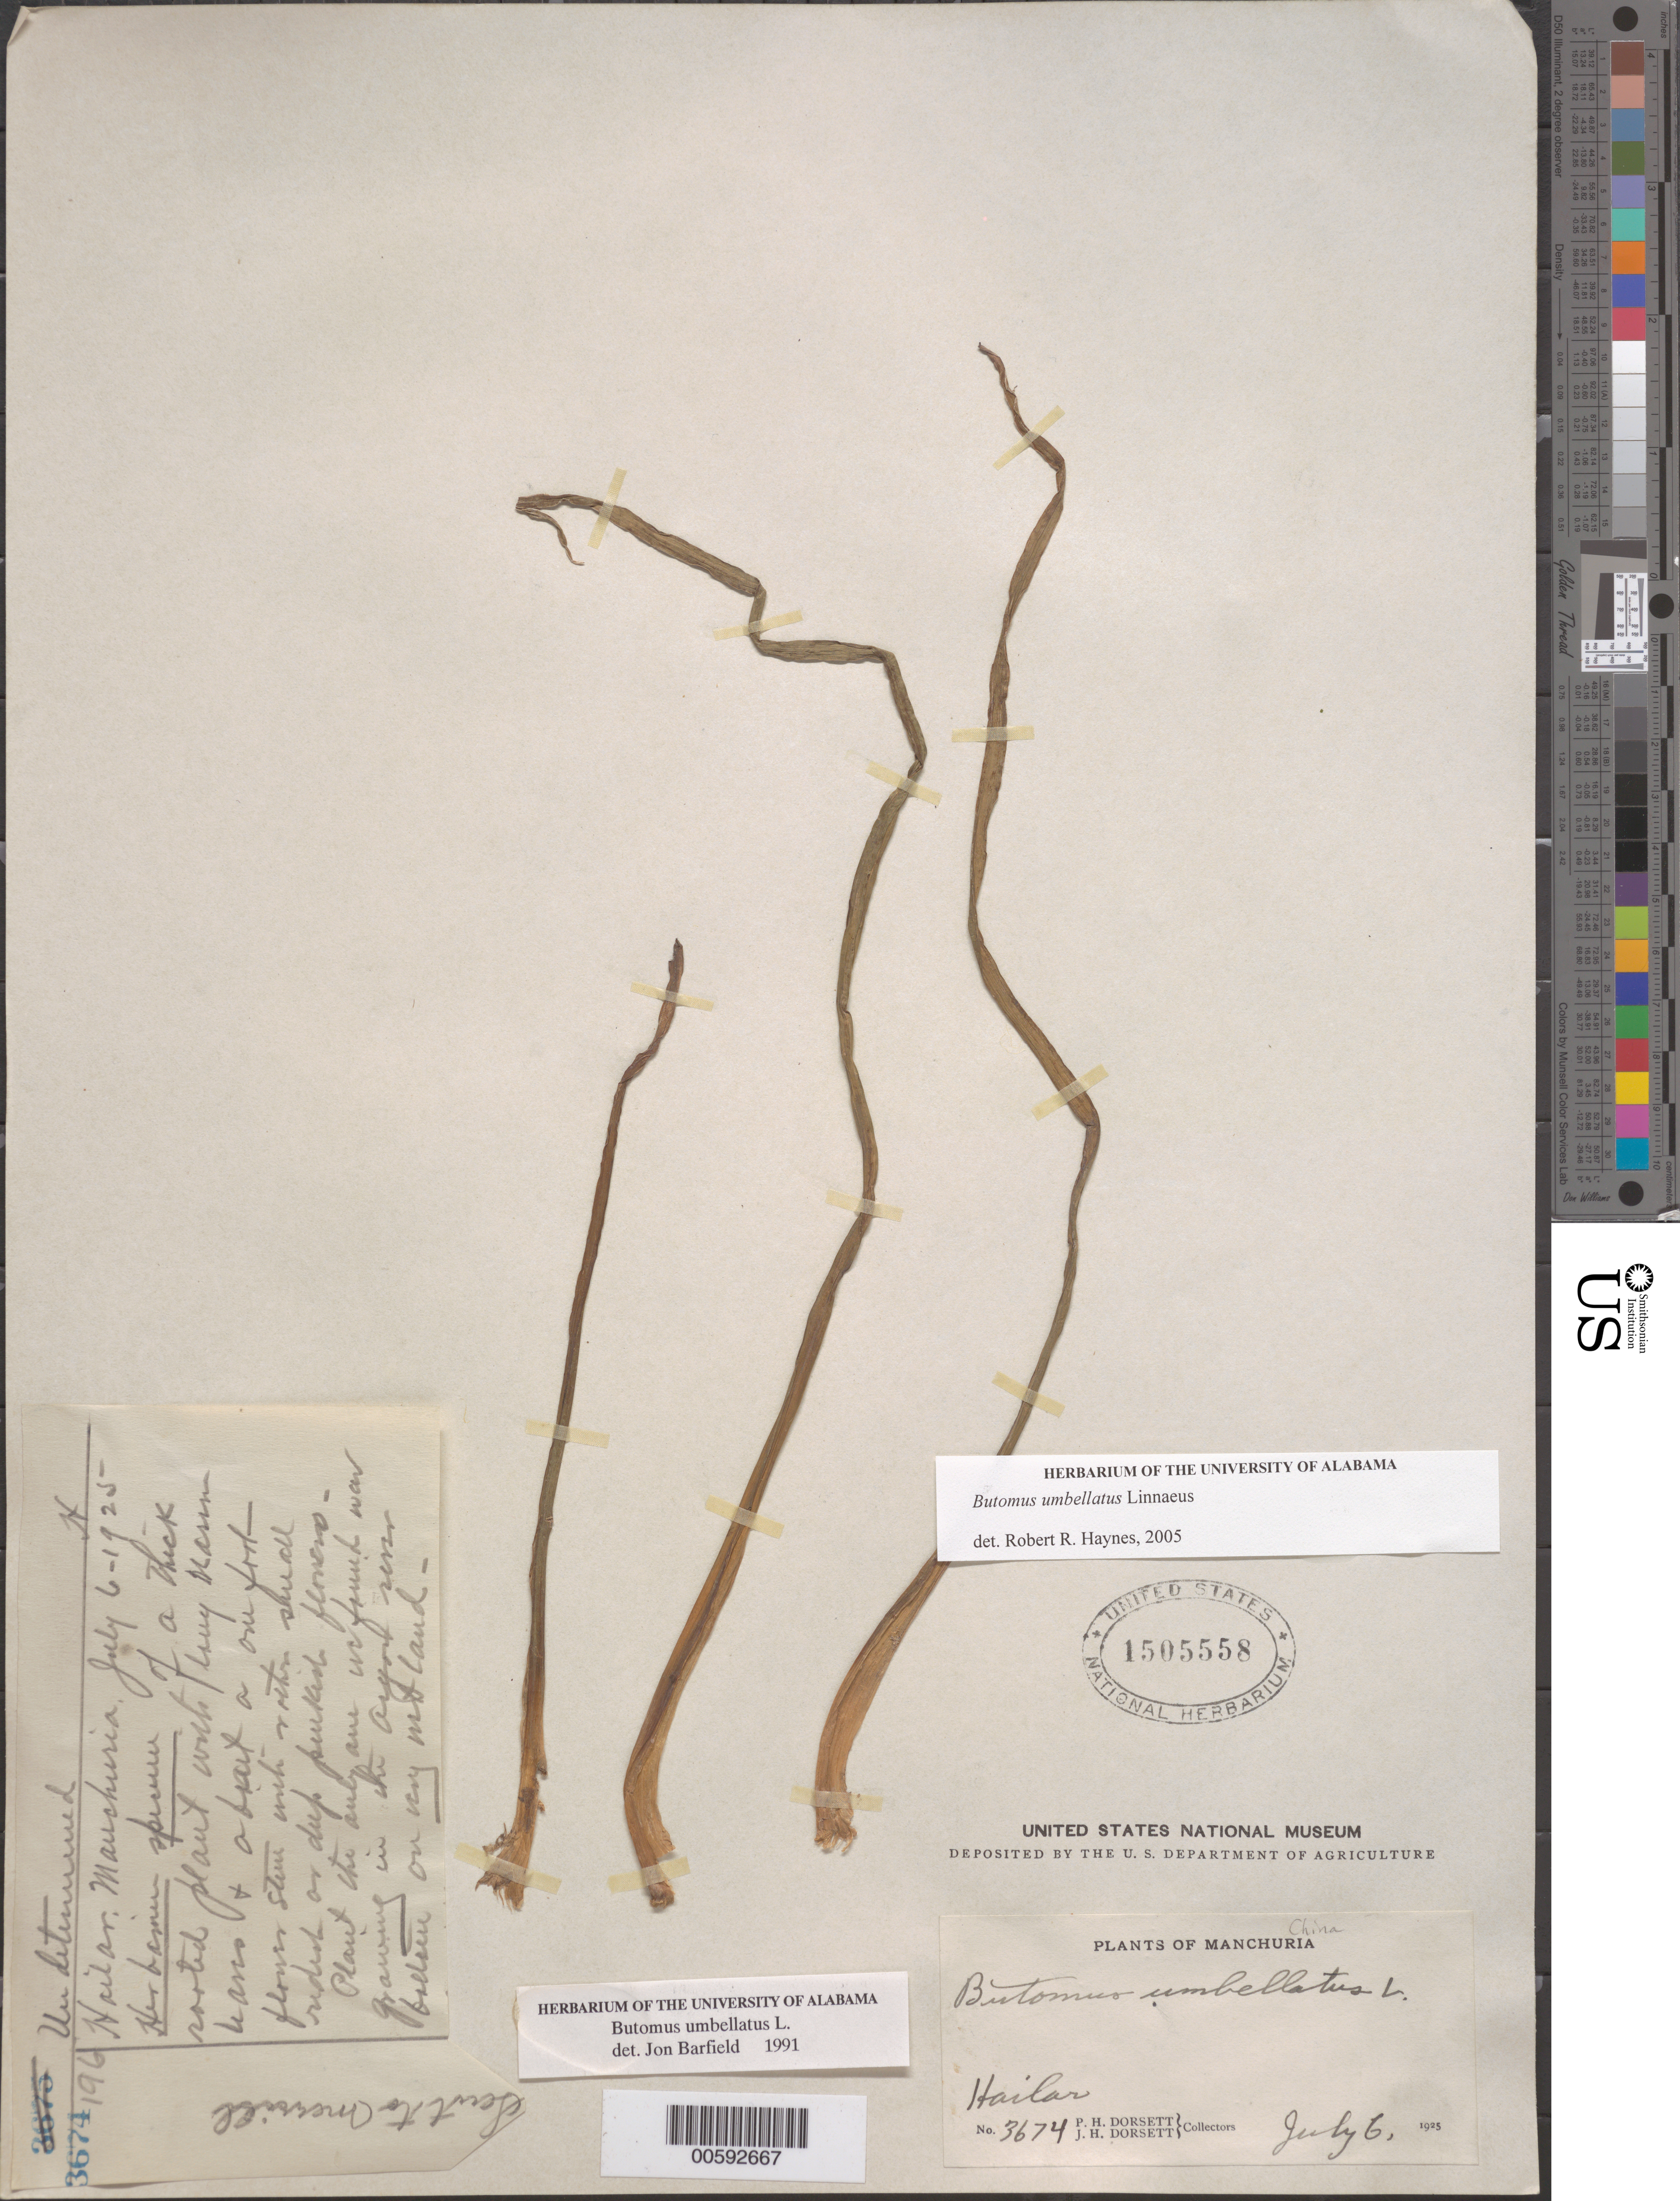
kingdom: Plantae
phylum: Tracheophyta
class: Liliopsida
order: Alismatales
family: Butomaceae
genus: Butomus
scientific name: Butomus umbellatus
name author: L.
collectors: P. H. Dorsett & J. Dorsett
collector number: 3674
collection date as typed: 06 Jul 1925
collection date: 1925-07-06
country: China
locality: Manchuria, Hailar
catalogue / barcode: US 1505558